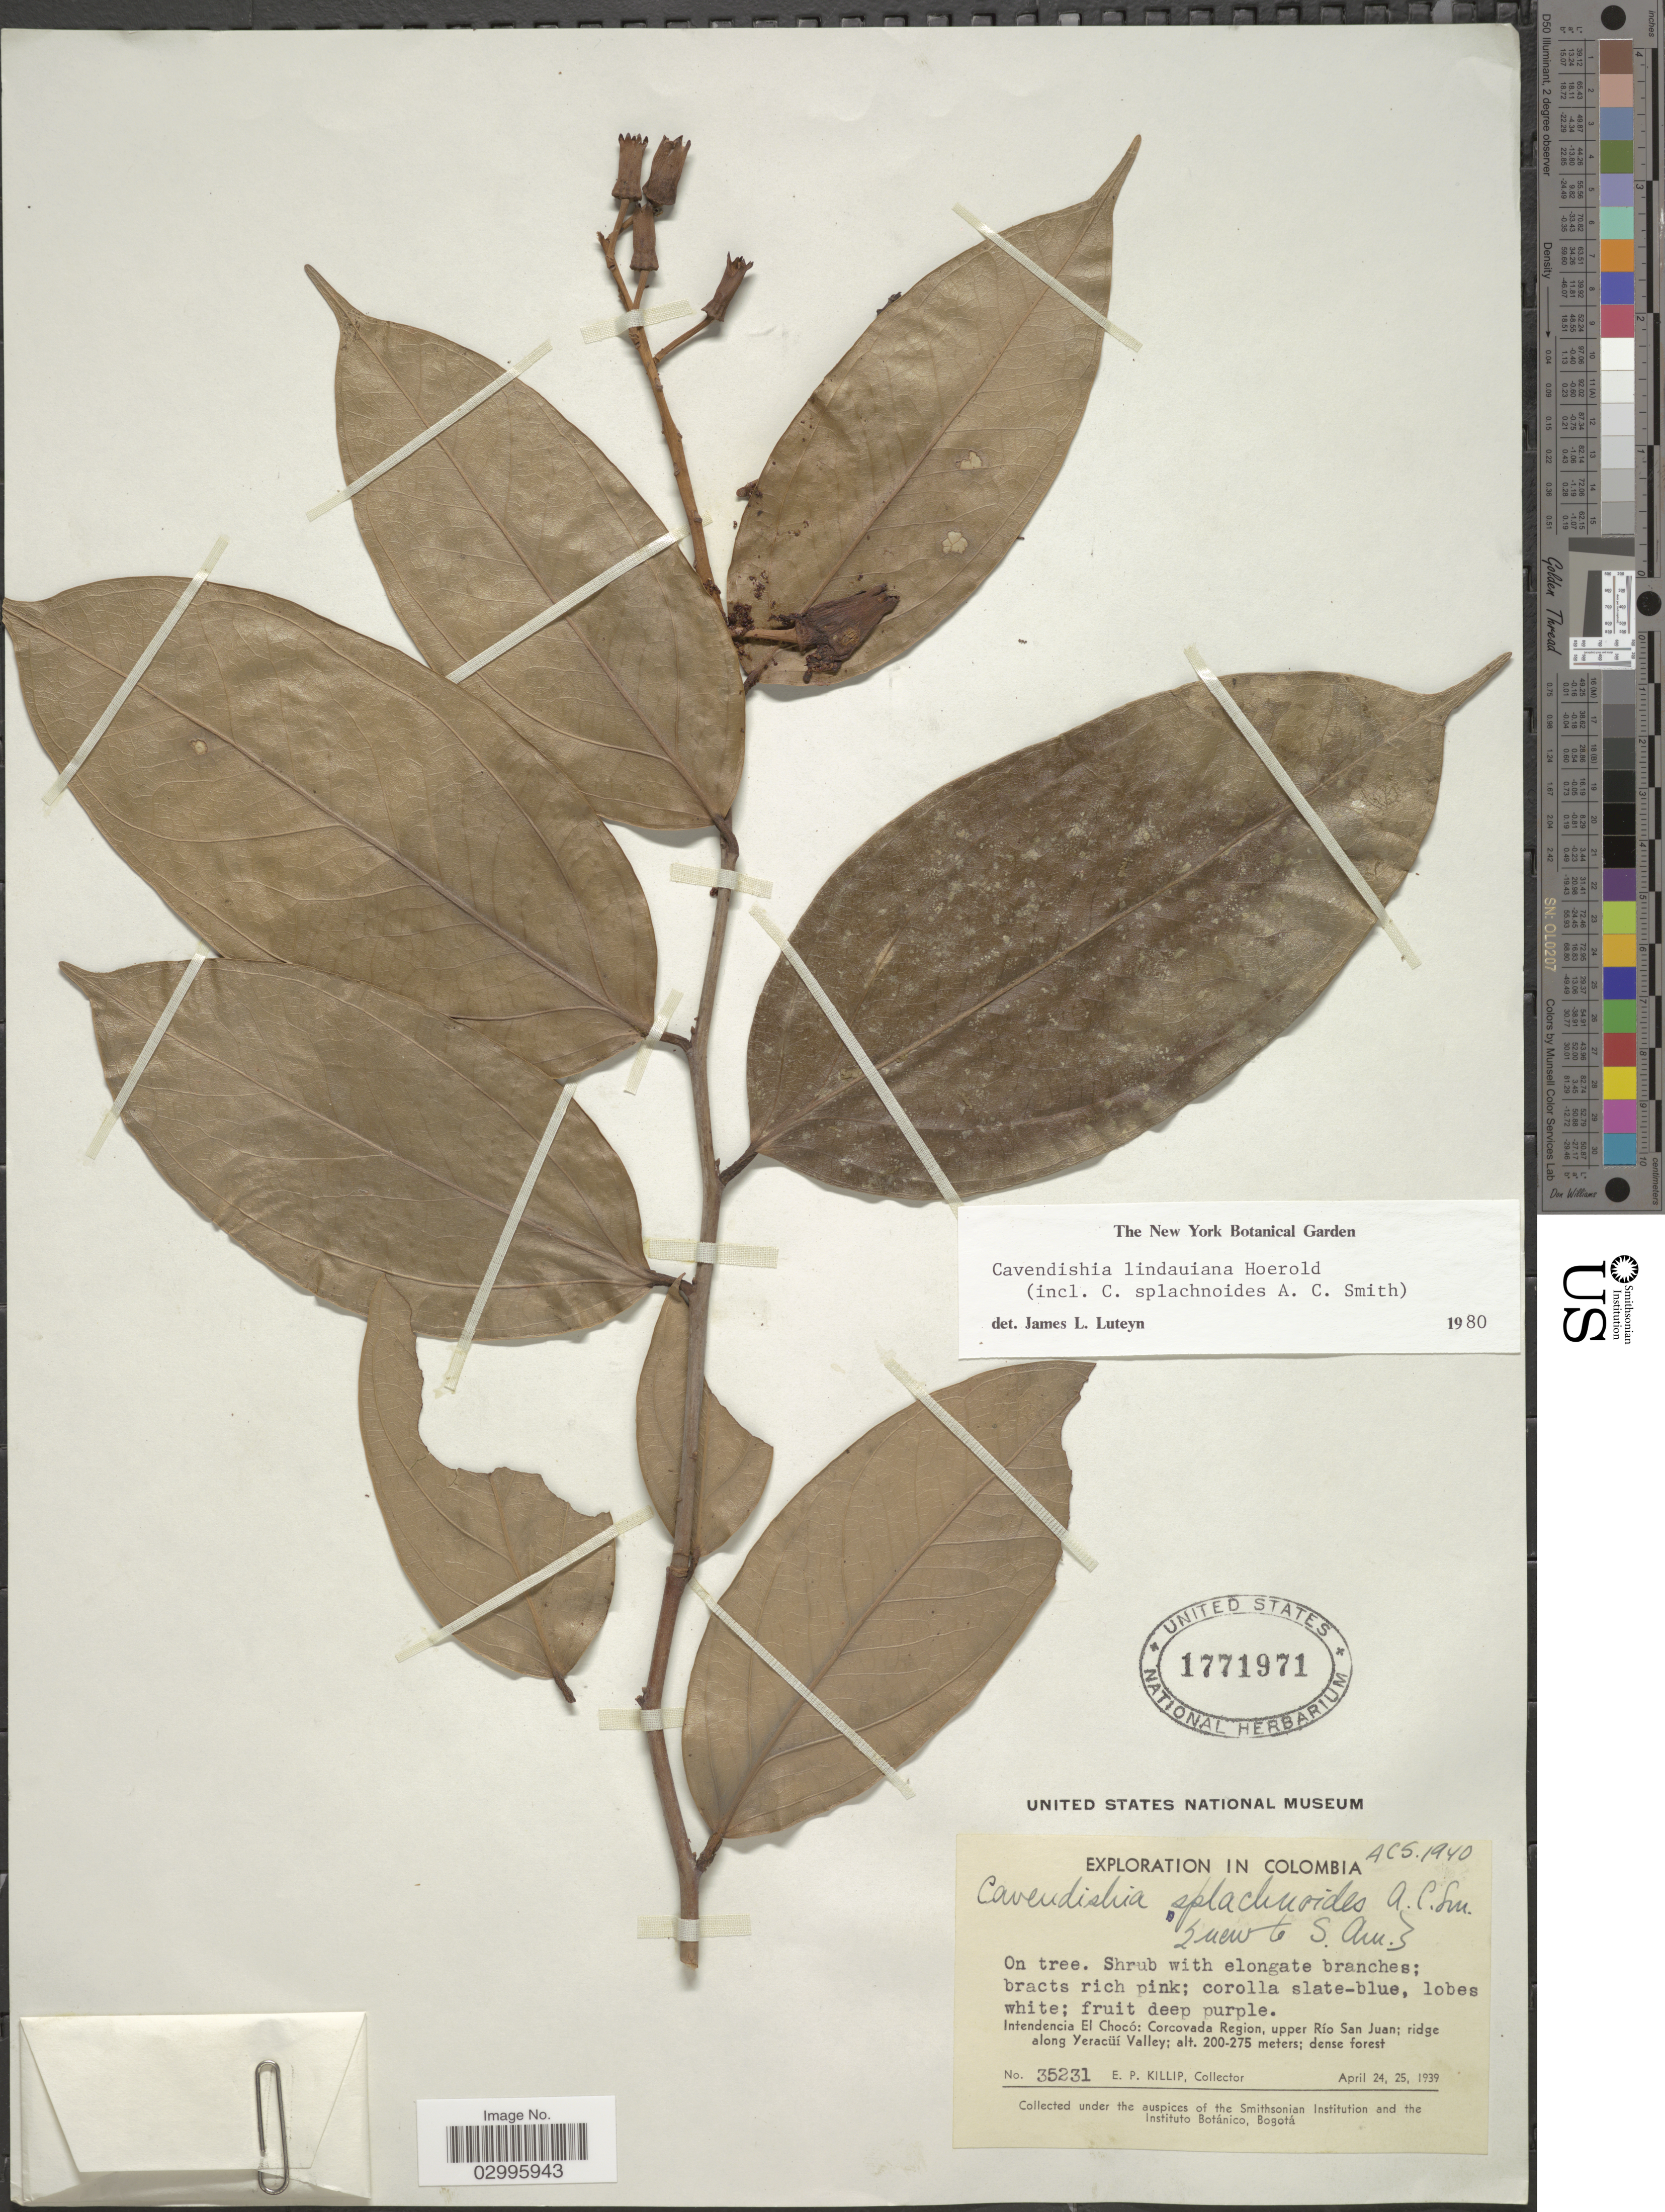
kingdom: Plantae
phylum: Tracheophyta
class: Magnoliopsida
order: Ericales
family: Ericaceae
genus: Cavendishia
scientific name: Cavendishia lindauiana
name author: Hoerold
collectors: E. P. Killip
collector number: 35231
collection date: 1939-04-24/1939-04-25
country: Colombia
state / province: Chocó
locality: Intendencia El Chocó: Corcovada Region, upper Río San Juan; ridge along Yeracüí Valley.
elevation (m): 200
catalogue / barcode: US 1771971